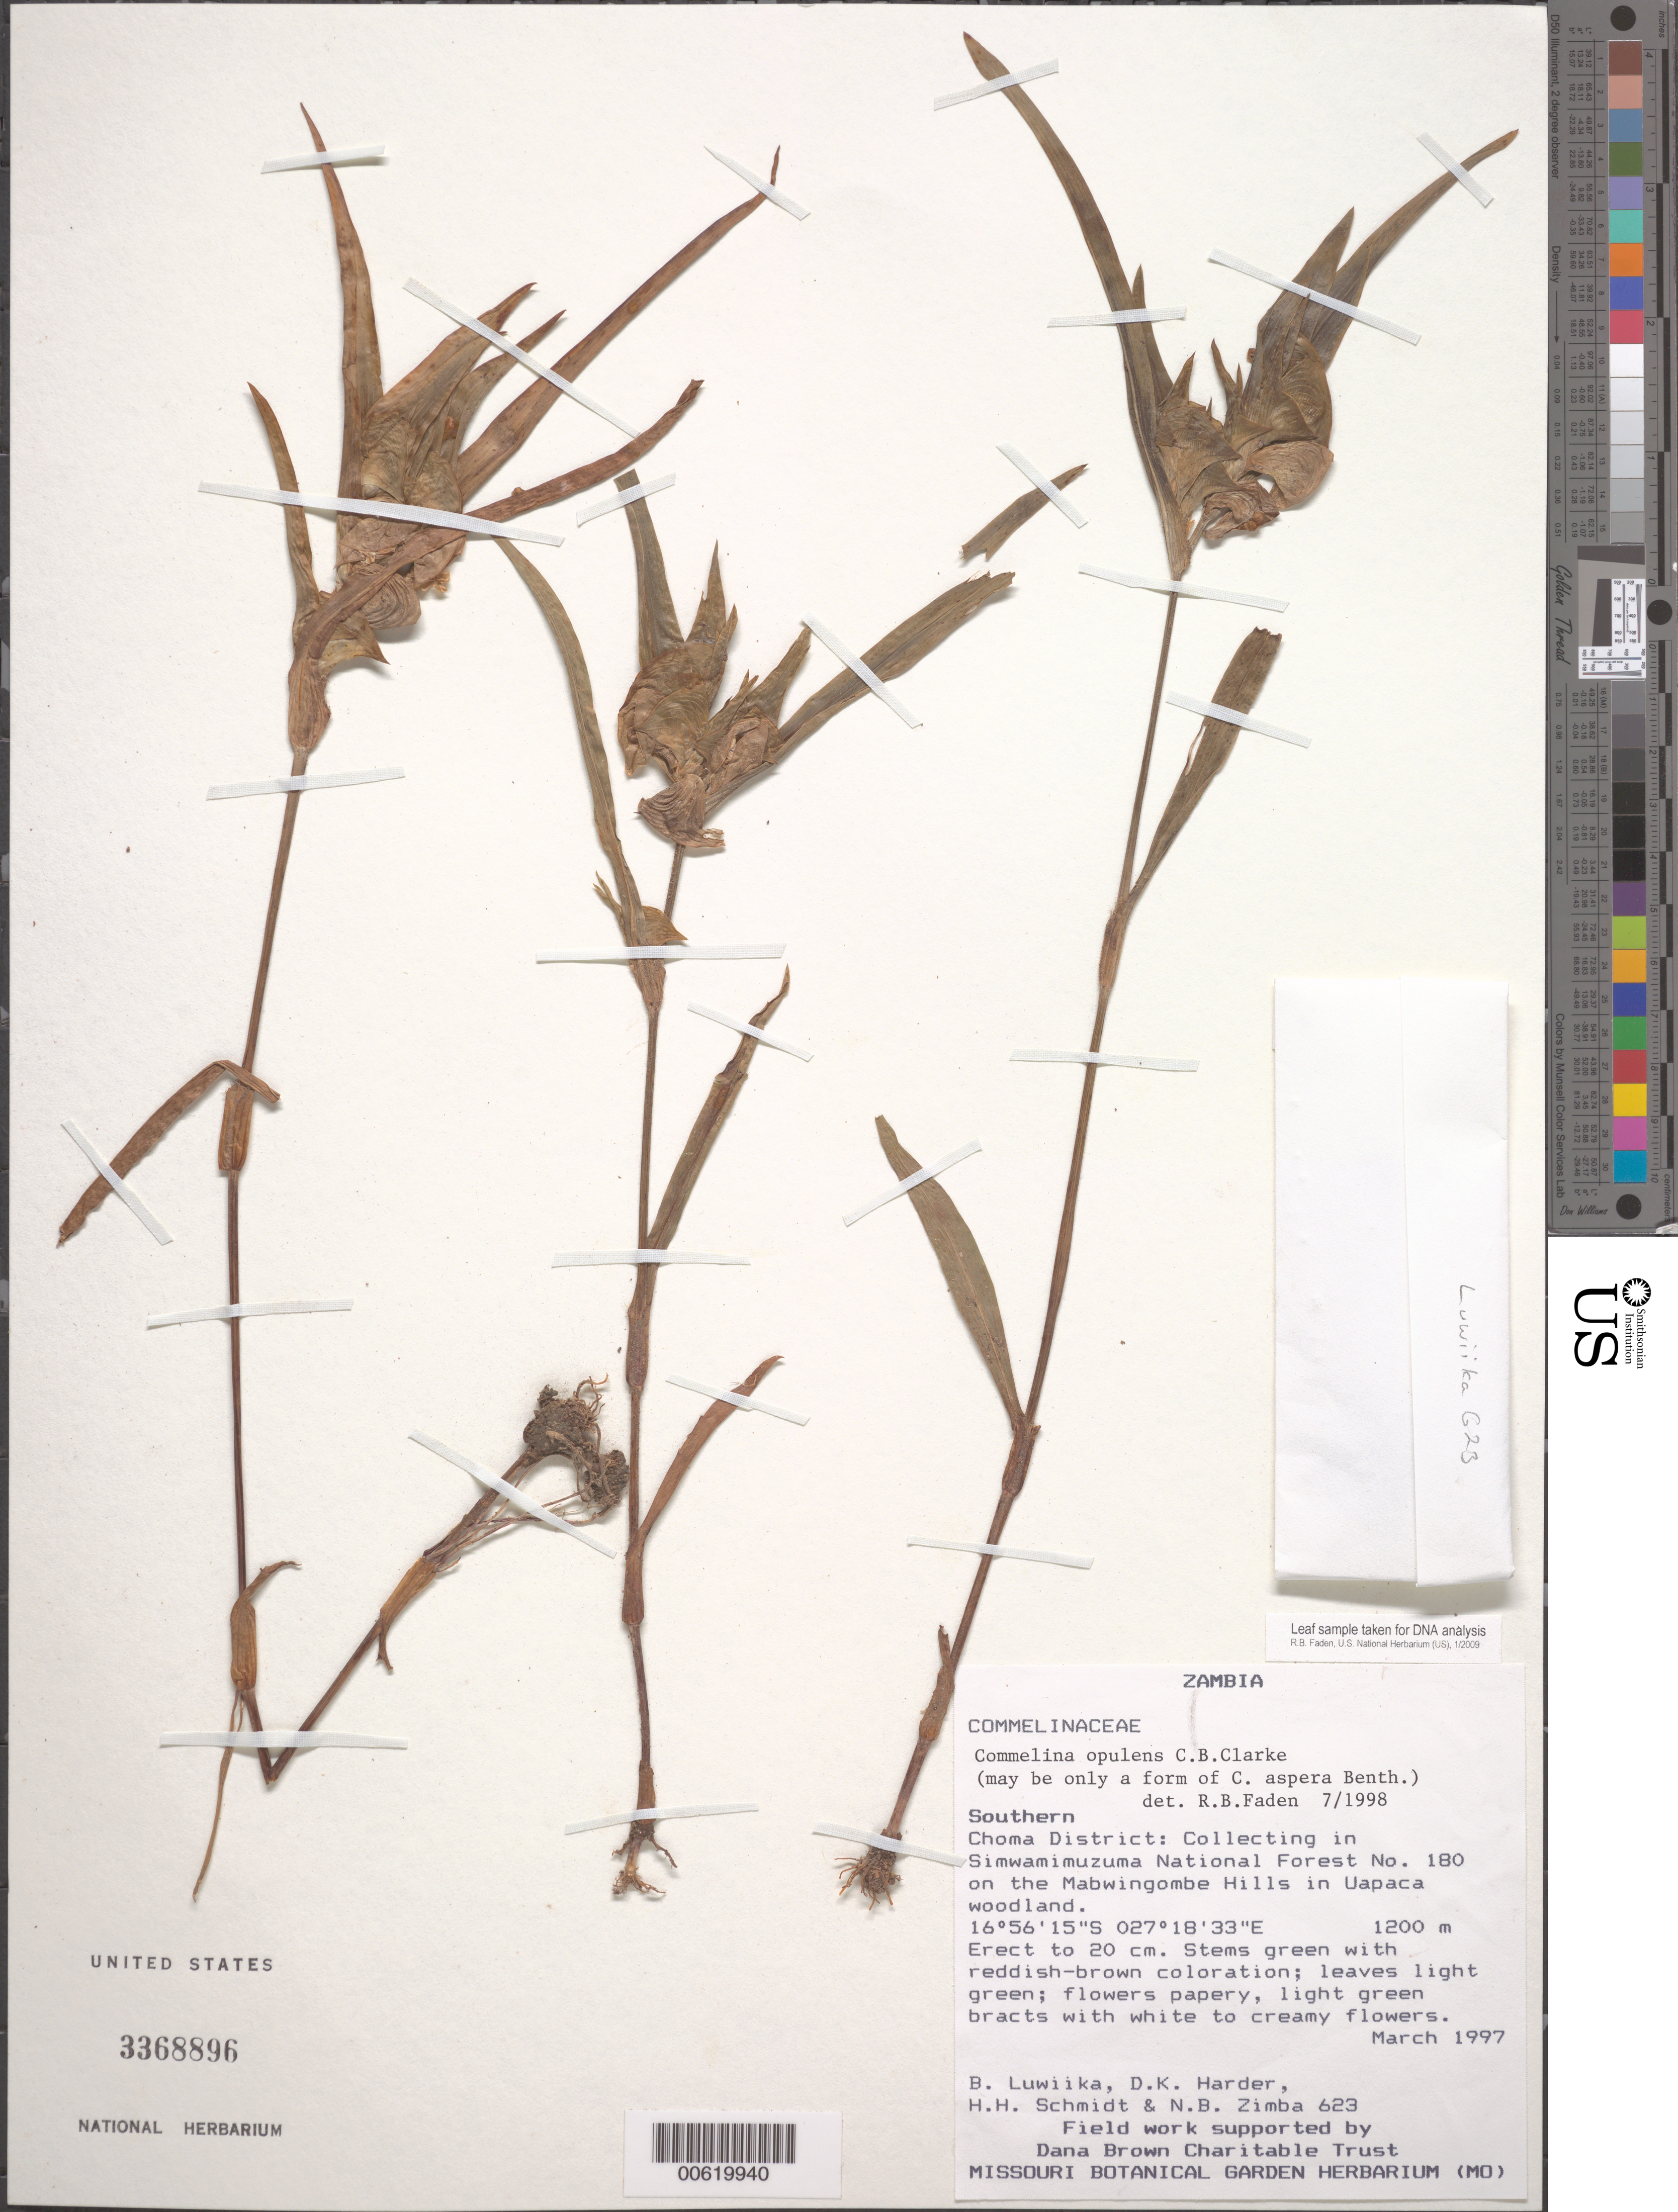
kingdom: Plantae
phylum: Tracheophyta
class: Liliopsida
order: Commelinales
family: Commelinaceae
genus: Commelina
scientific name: Commelina opulens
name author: C.B. Clarke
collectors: B. Luwiika, H. H. Schmidt, D. Harder & N. B. Zimba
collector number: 623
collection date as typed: Mar 1997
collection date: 1997-03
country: Zambia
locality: Choma dist.,simwamimuzuma national forest, # 180 on the mabwingombe hills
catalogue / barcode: US 3368896